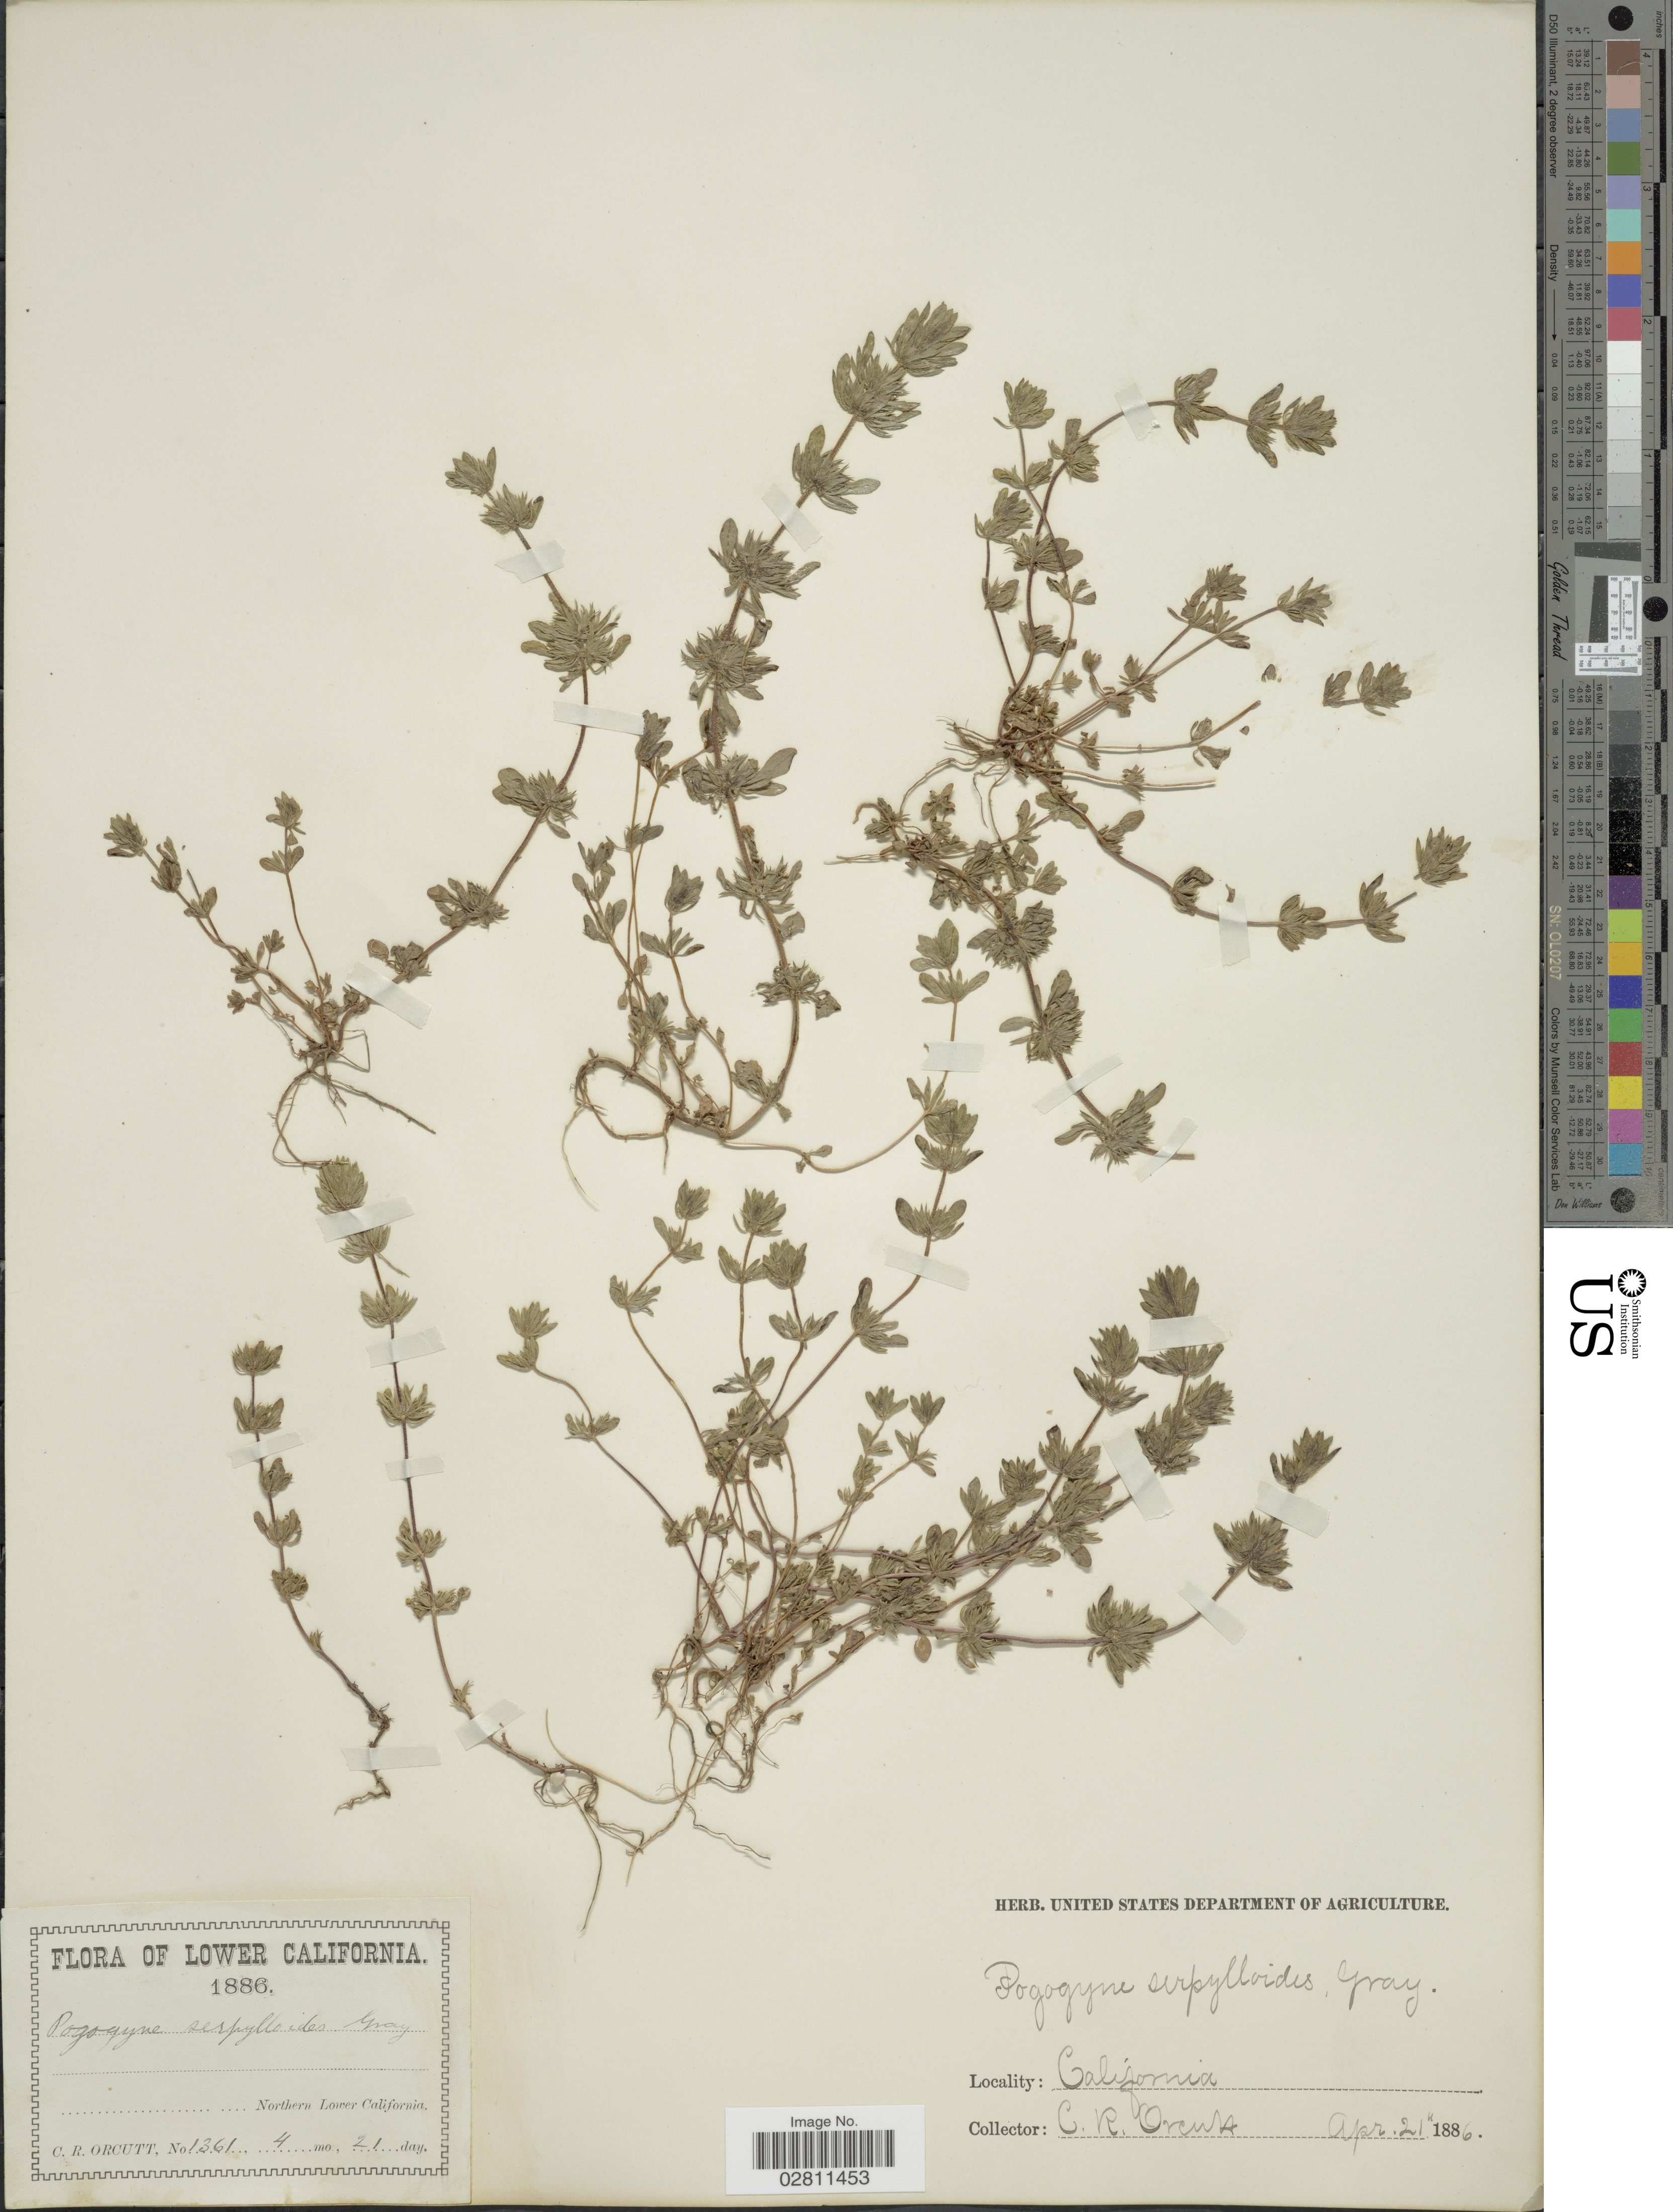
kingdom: Plantae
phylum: Tracheophyta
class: Magnoliopsida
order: Lamiales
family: Lamiaceae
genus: Pogogyne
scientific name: Pogogyne serpylloides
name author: (Torr.) A. Gray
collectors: C. R. Orcutt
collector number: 1361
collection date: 1886-04-21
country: Mexico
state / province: Baja California Norte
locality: Lower California. Northern Lower California. California.